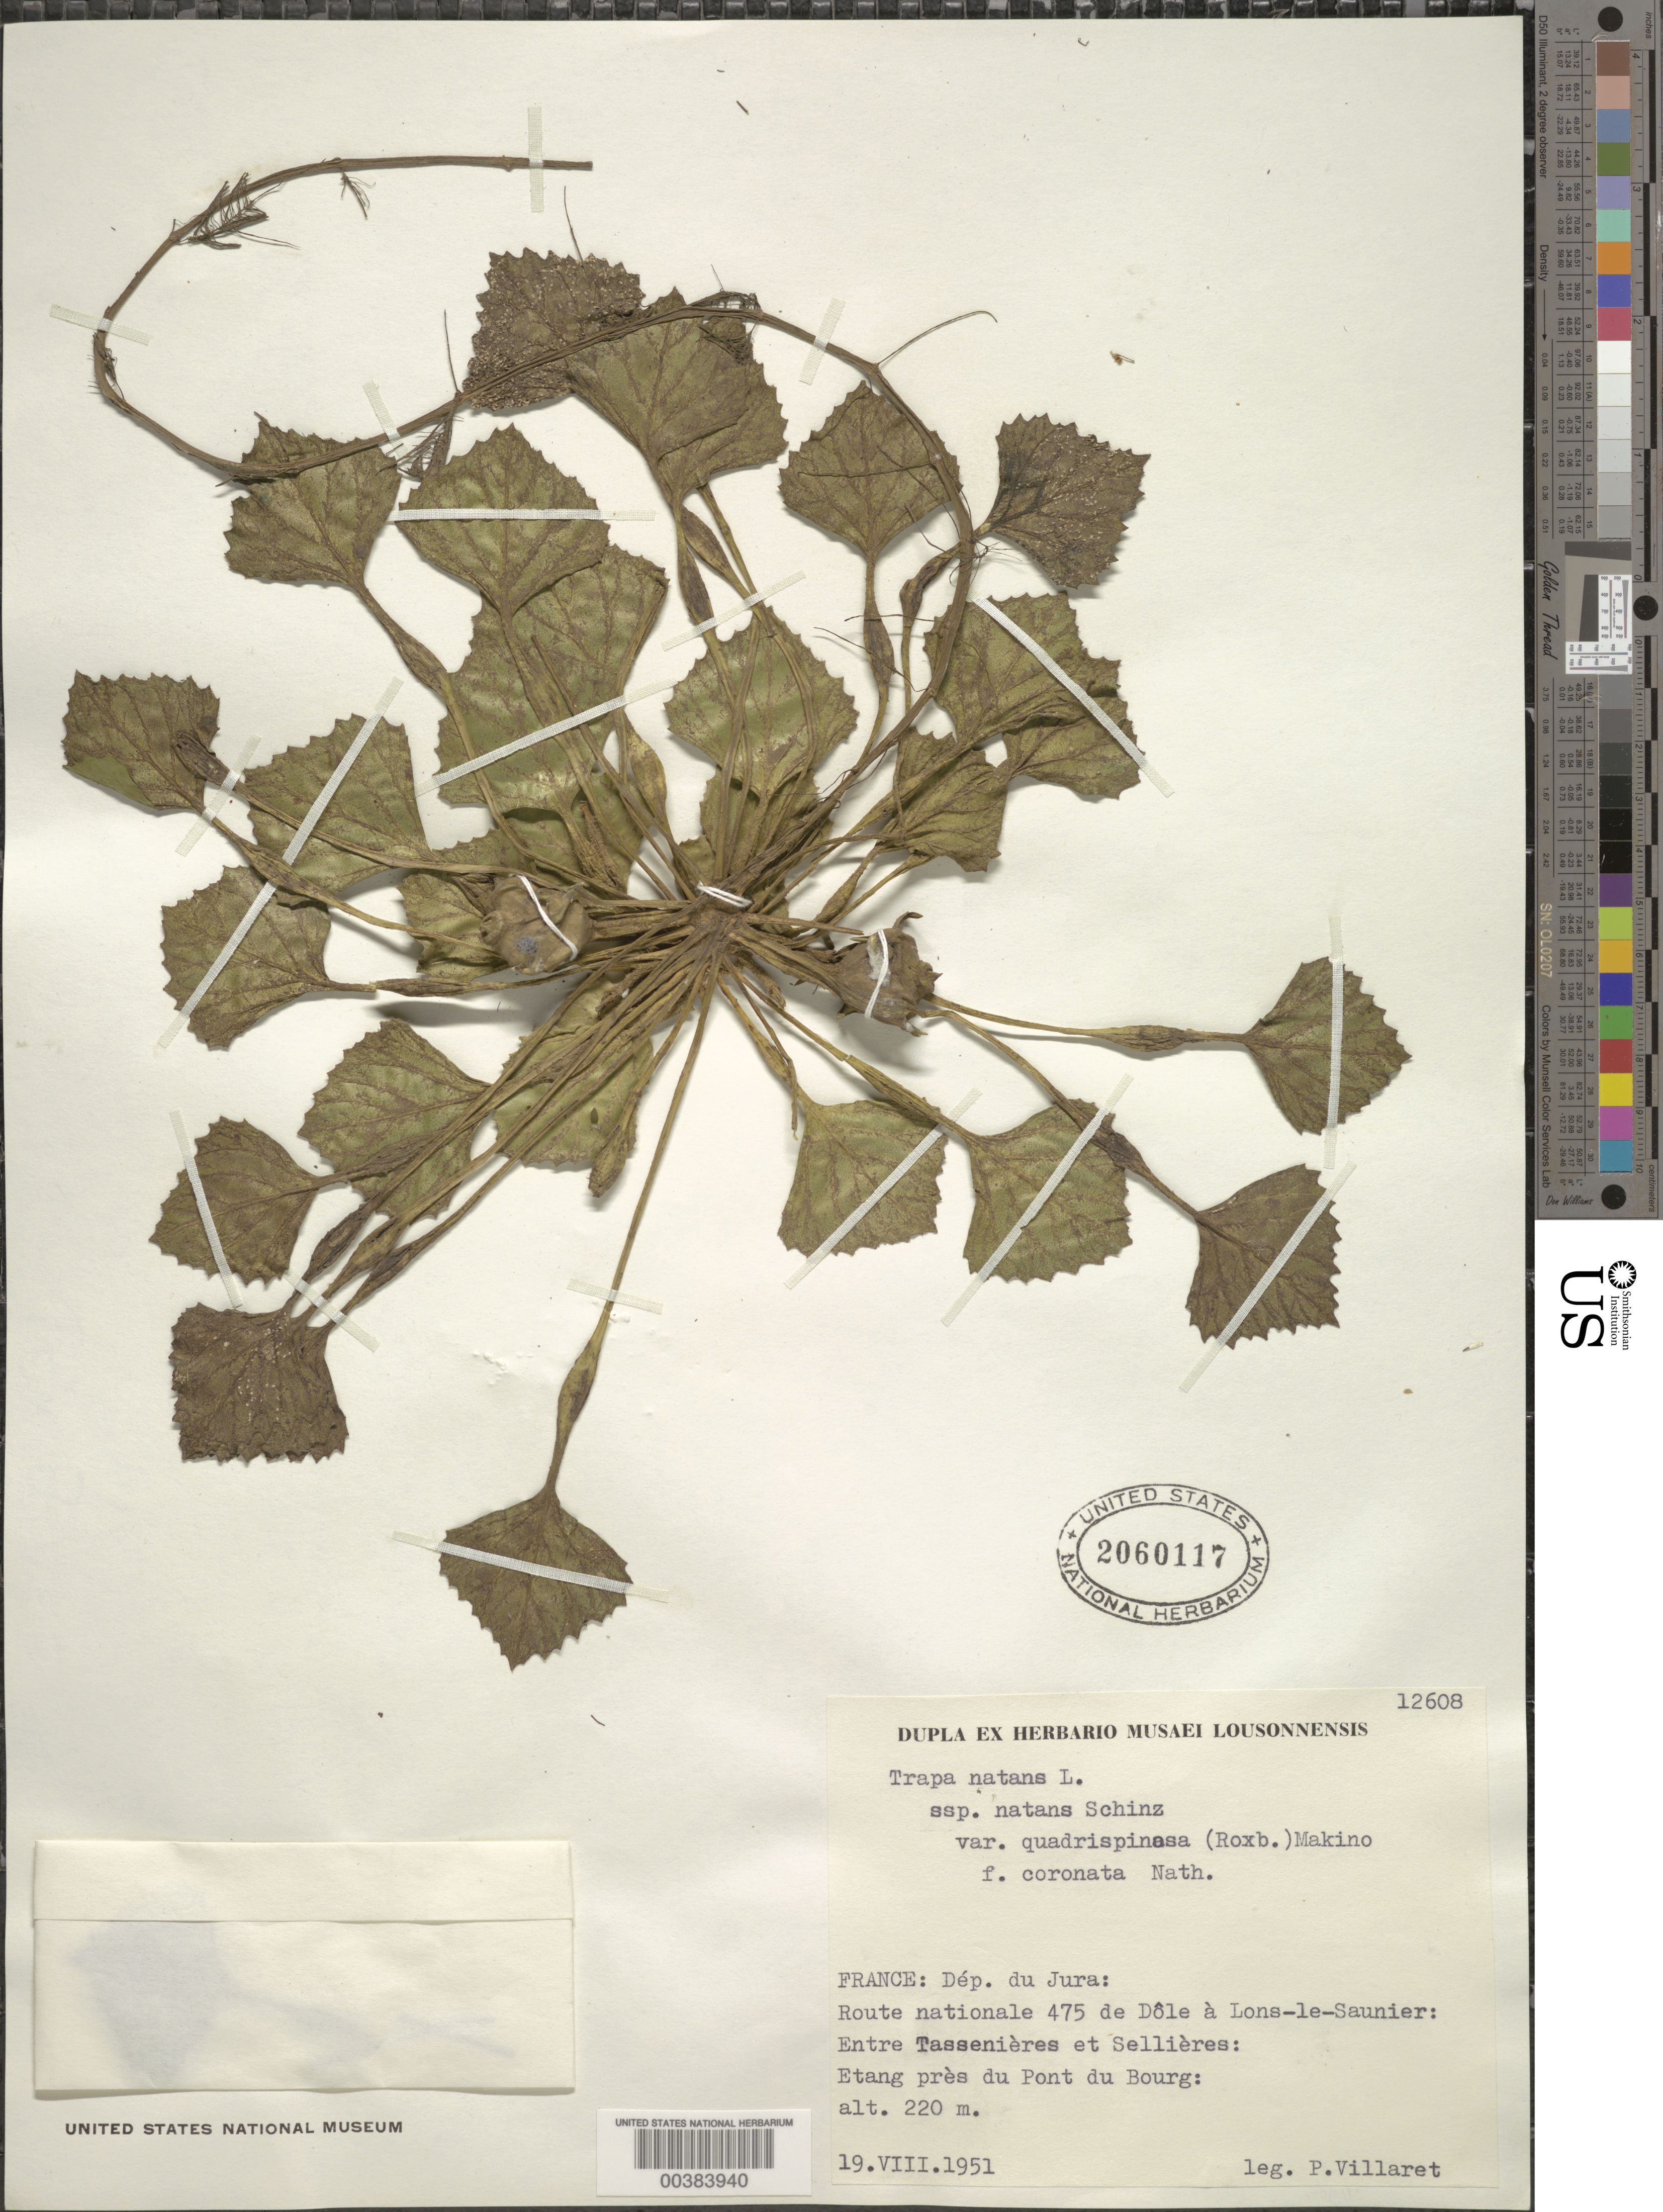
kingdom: Plantae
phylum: Tracheophyta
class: Magnoliopsida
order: Myrtales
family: Lythraceae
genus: Trapa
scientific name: Trapa natans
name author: L.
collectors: P. Villaret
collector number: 12608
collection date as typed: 19 Aug 1951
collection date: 1951-08-19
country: France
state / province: Bourgogne-Franche-Comté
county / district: Jura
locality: Entre tassenieres et sellieres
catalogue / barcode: US 2060117